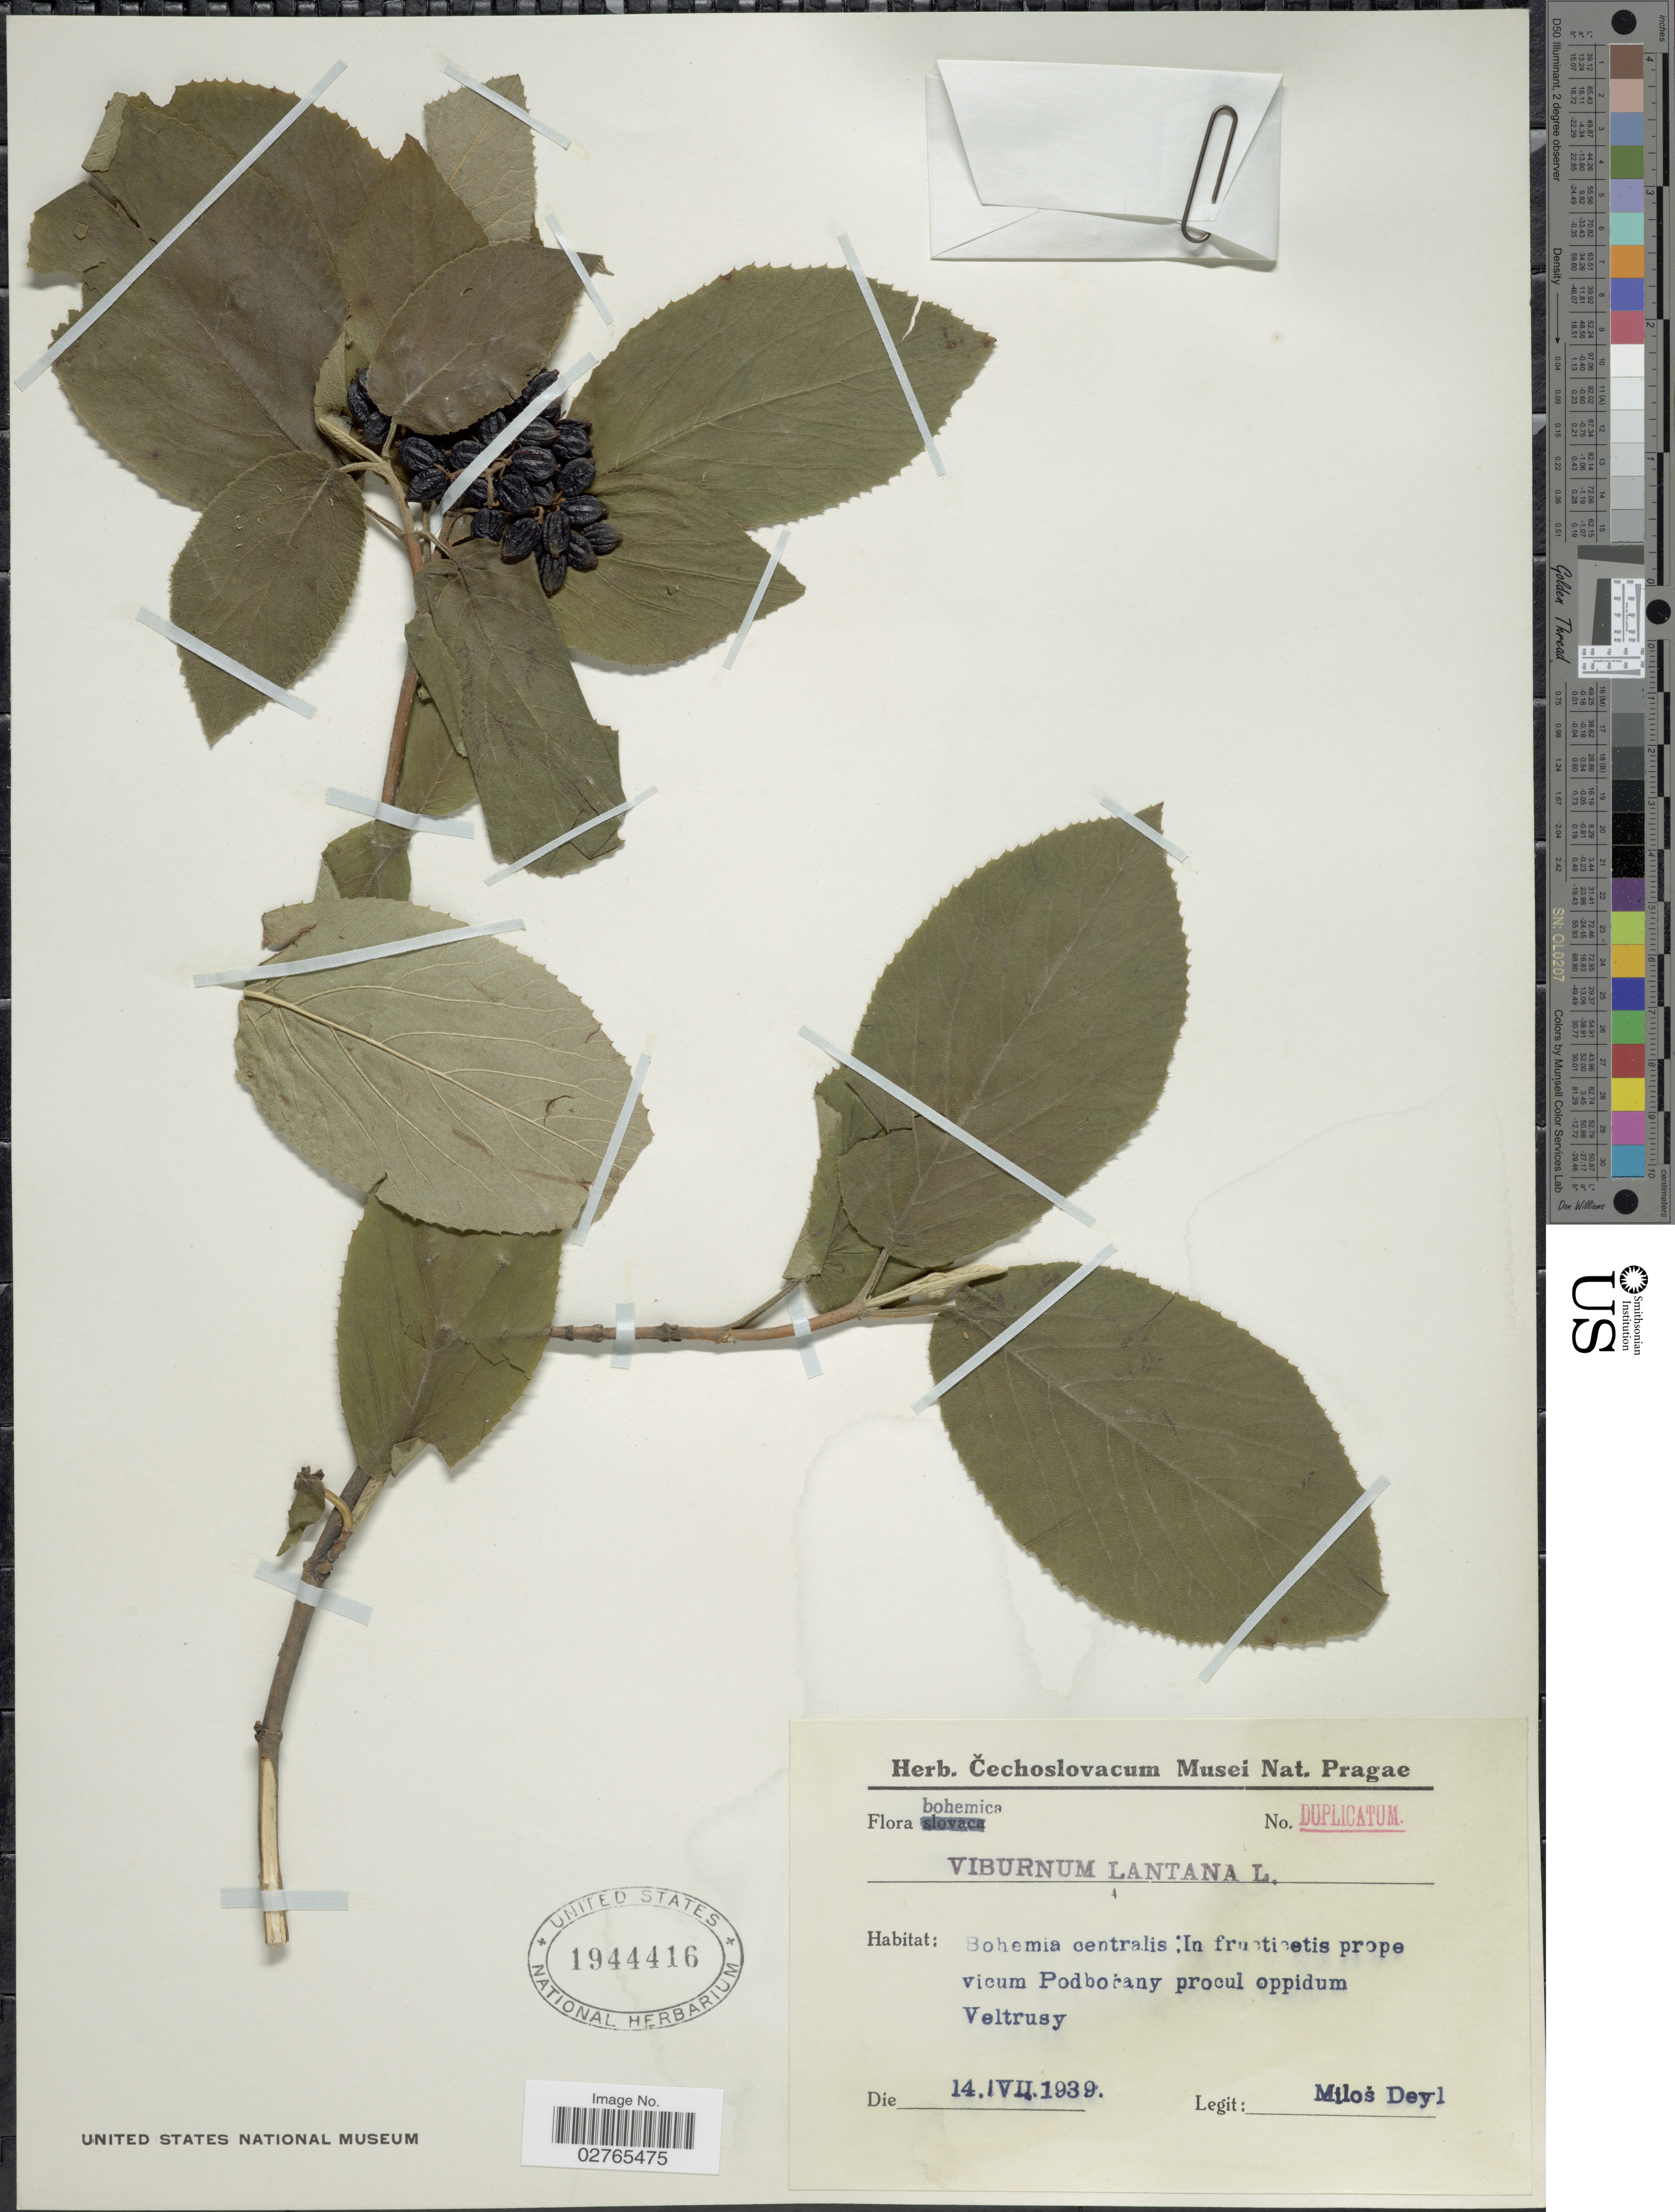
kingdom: Plantae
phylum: Tracheophyta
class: Magnoliopsida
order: Dipsacales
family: Viburnaceae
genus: Viburnum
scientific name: Viburnum lantana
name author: L.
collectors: M. Deyl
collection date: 1939-07-14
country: Czechia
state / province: Central Bohemian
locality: Bohemia centralis: In fructicetis prope vicum Podbobany [interpreted] procul oppidum Veltrusy.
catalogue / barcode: US 1944416